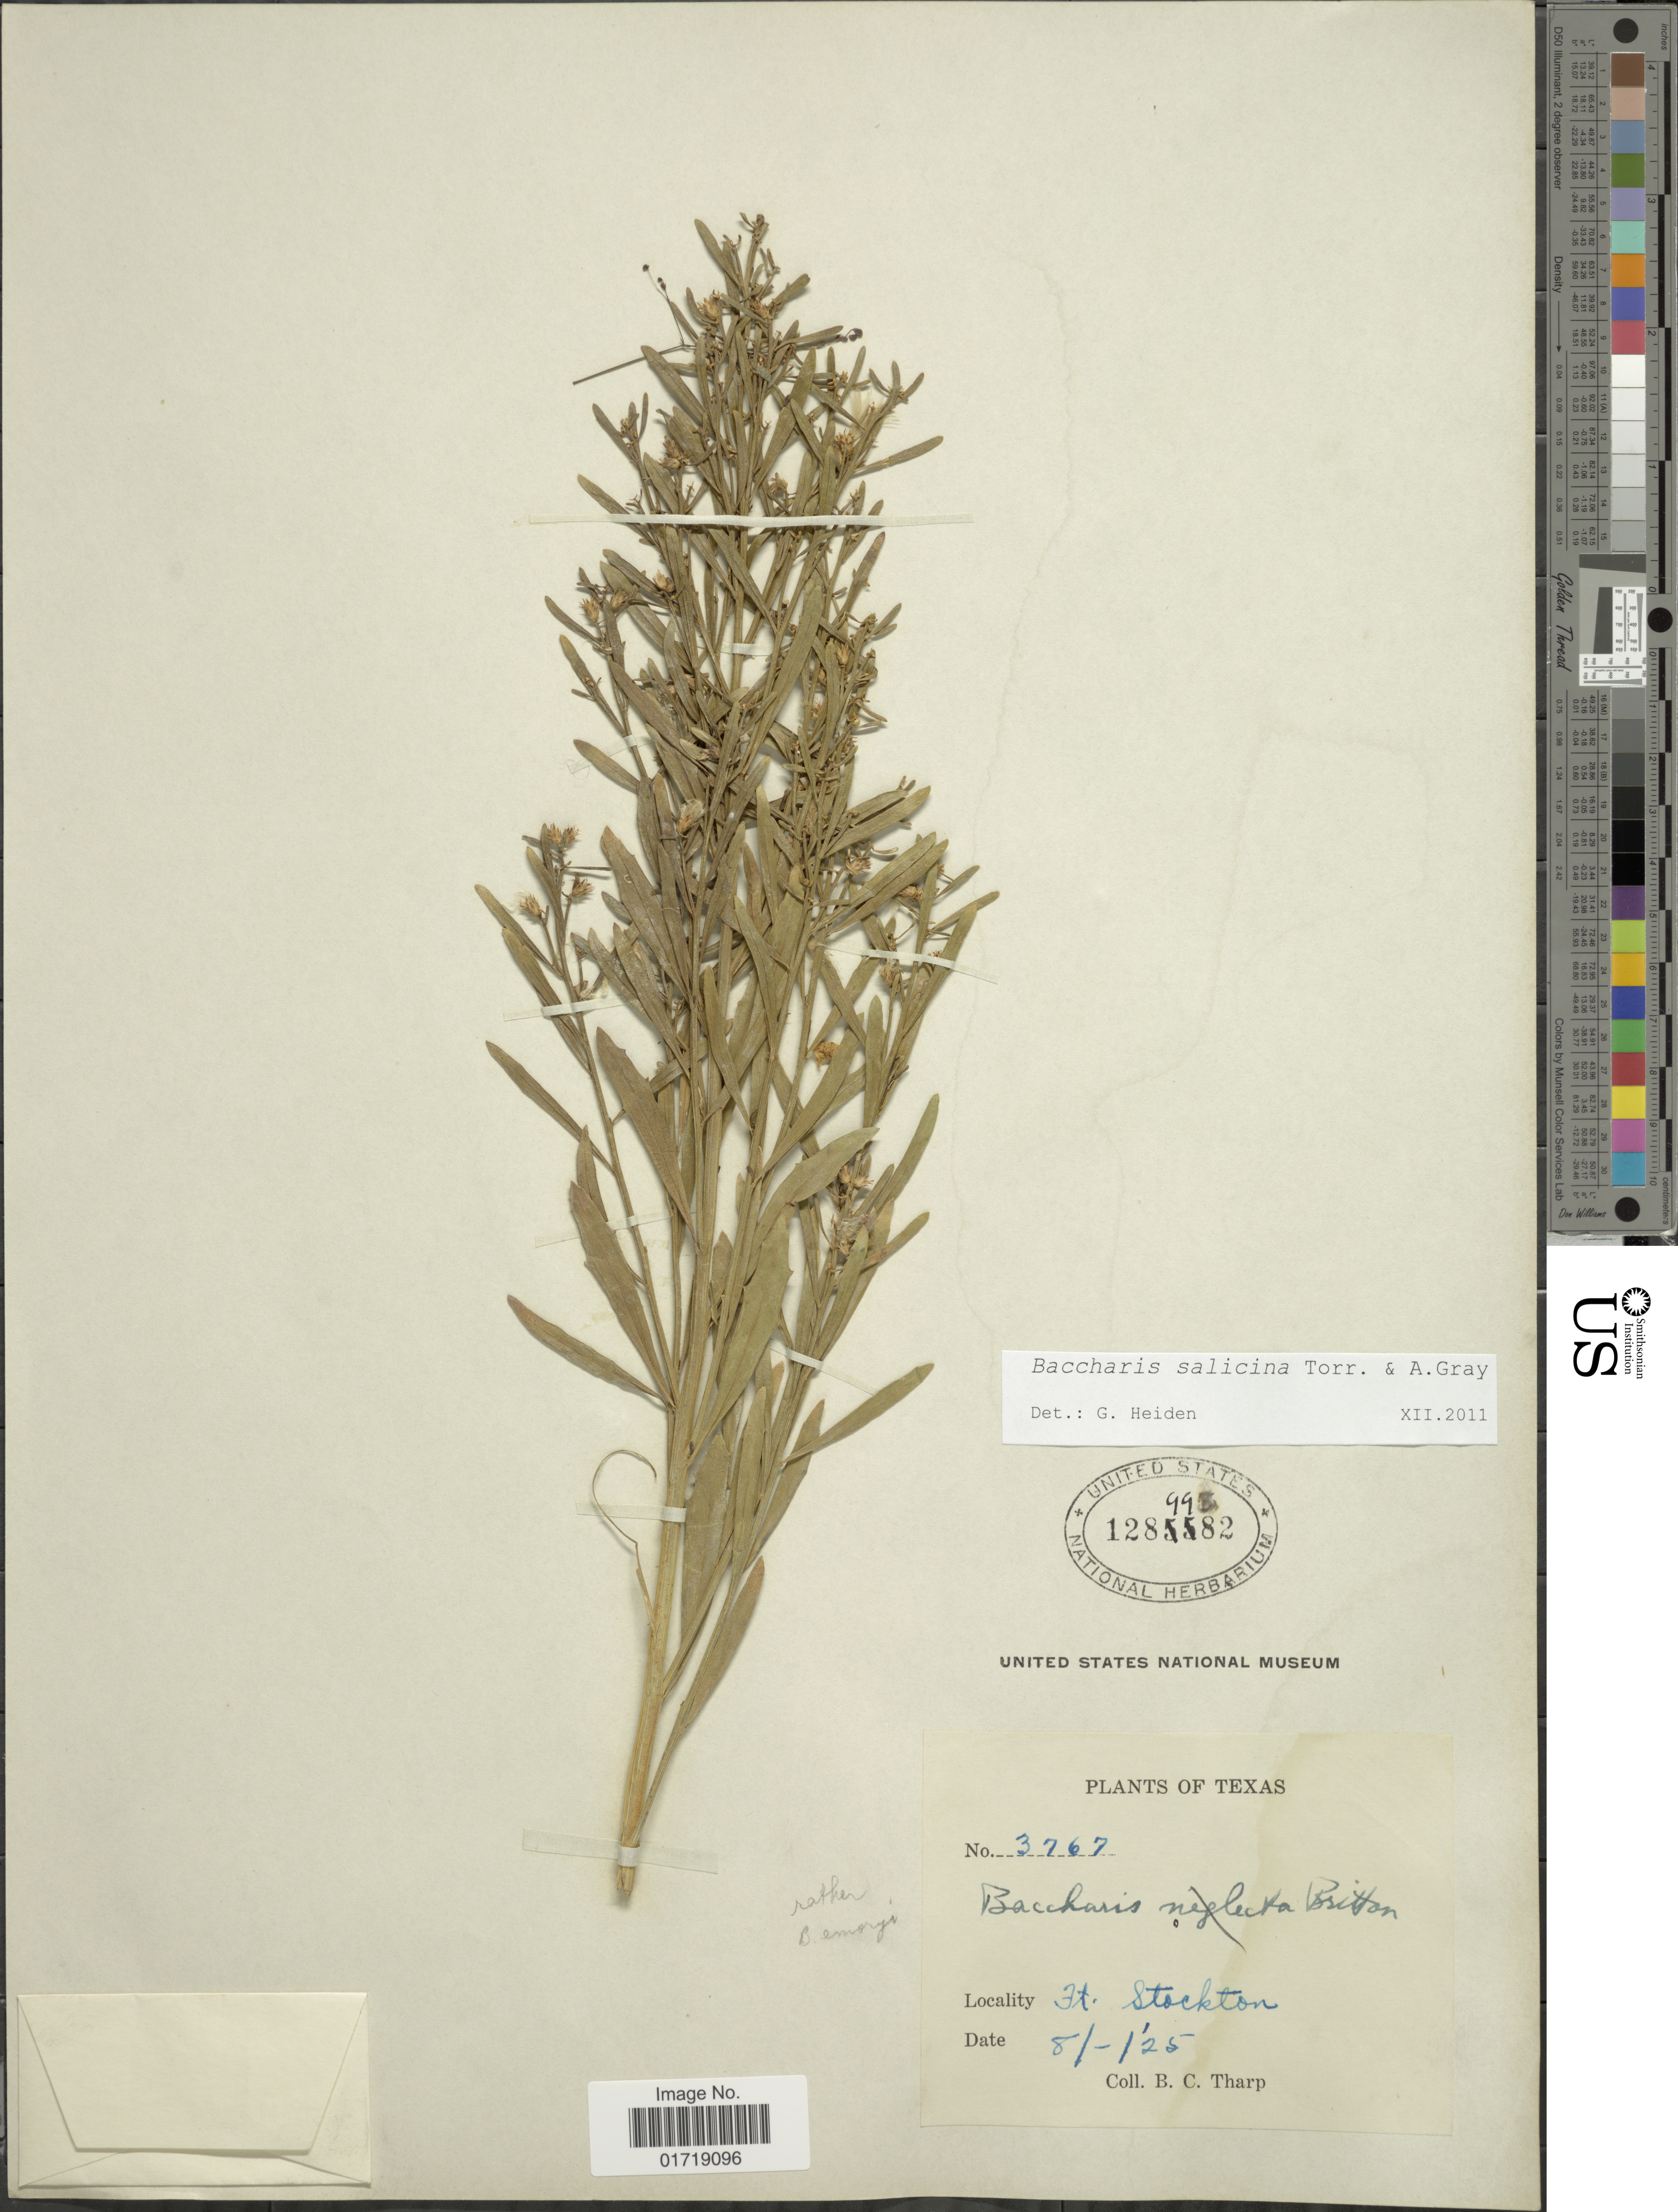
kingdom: Plantae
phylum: Tracheophyta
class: Magnoliopsida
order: Asterales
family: Asteraceae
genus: Baccharis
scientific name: Baccharis salicina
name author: Torr. & A. Gray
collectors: B. C. Tharp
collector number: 3767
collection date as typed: Transcribed d/m/y: 1/8/25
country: United States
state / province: Texas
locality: FT. Stockton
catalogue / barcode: US 1289982